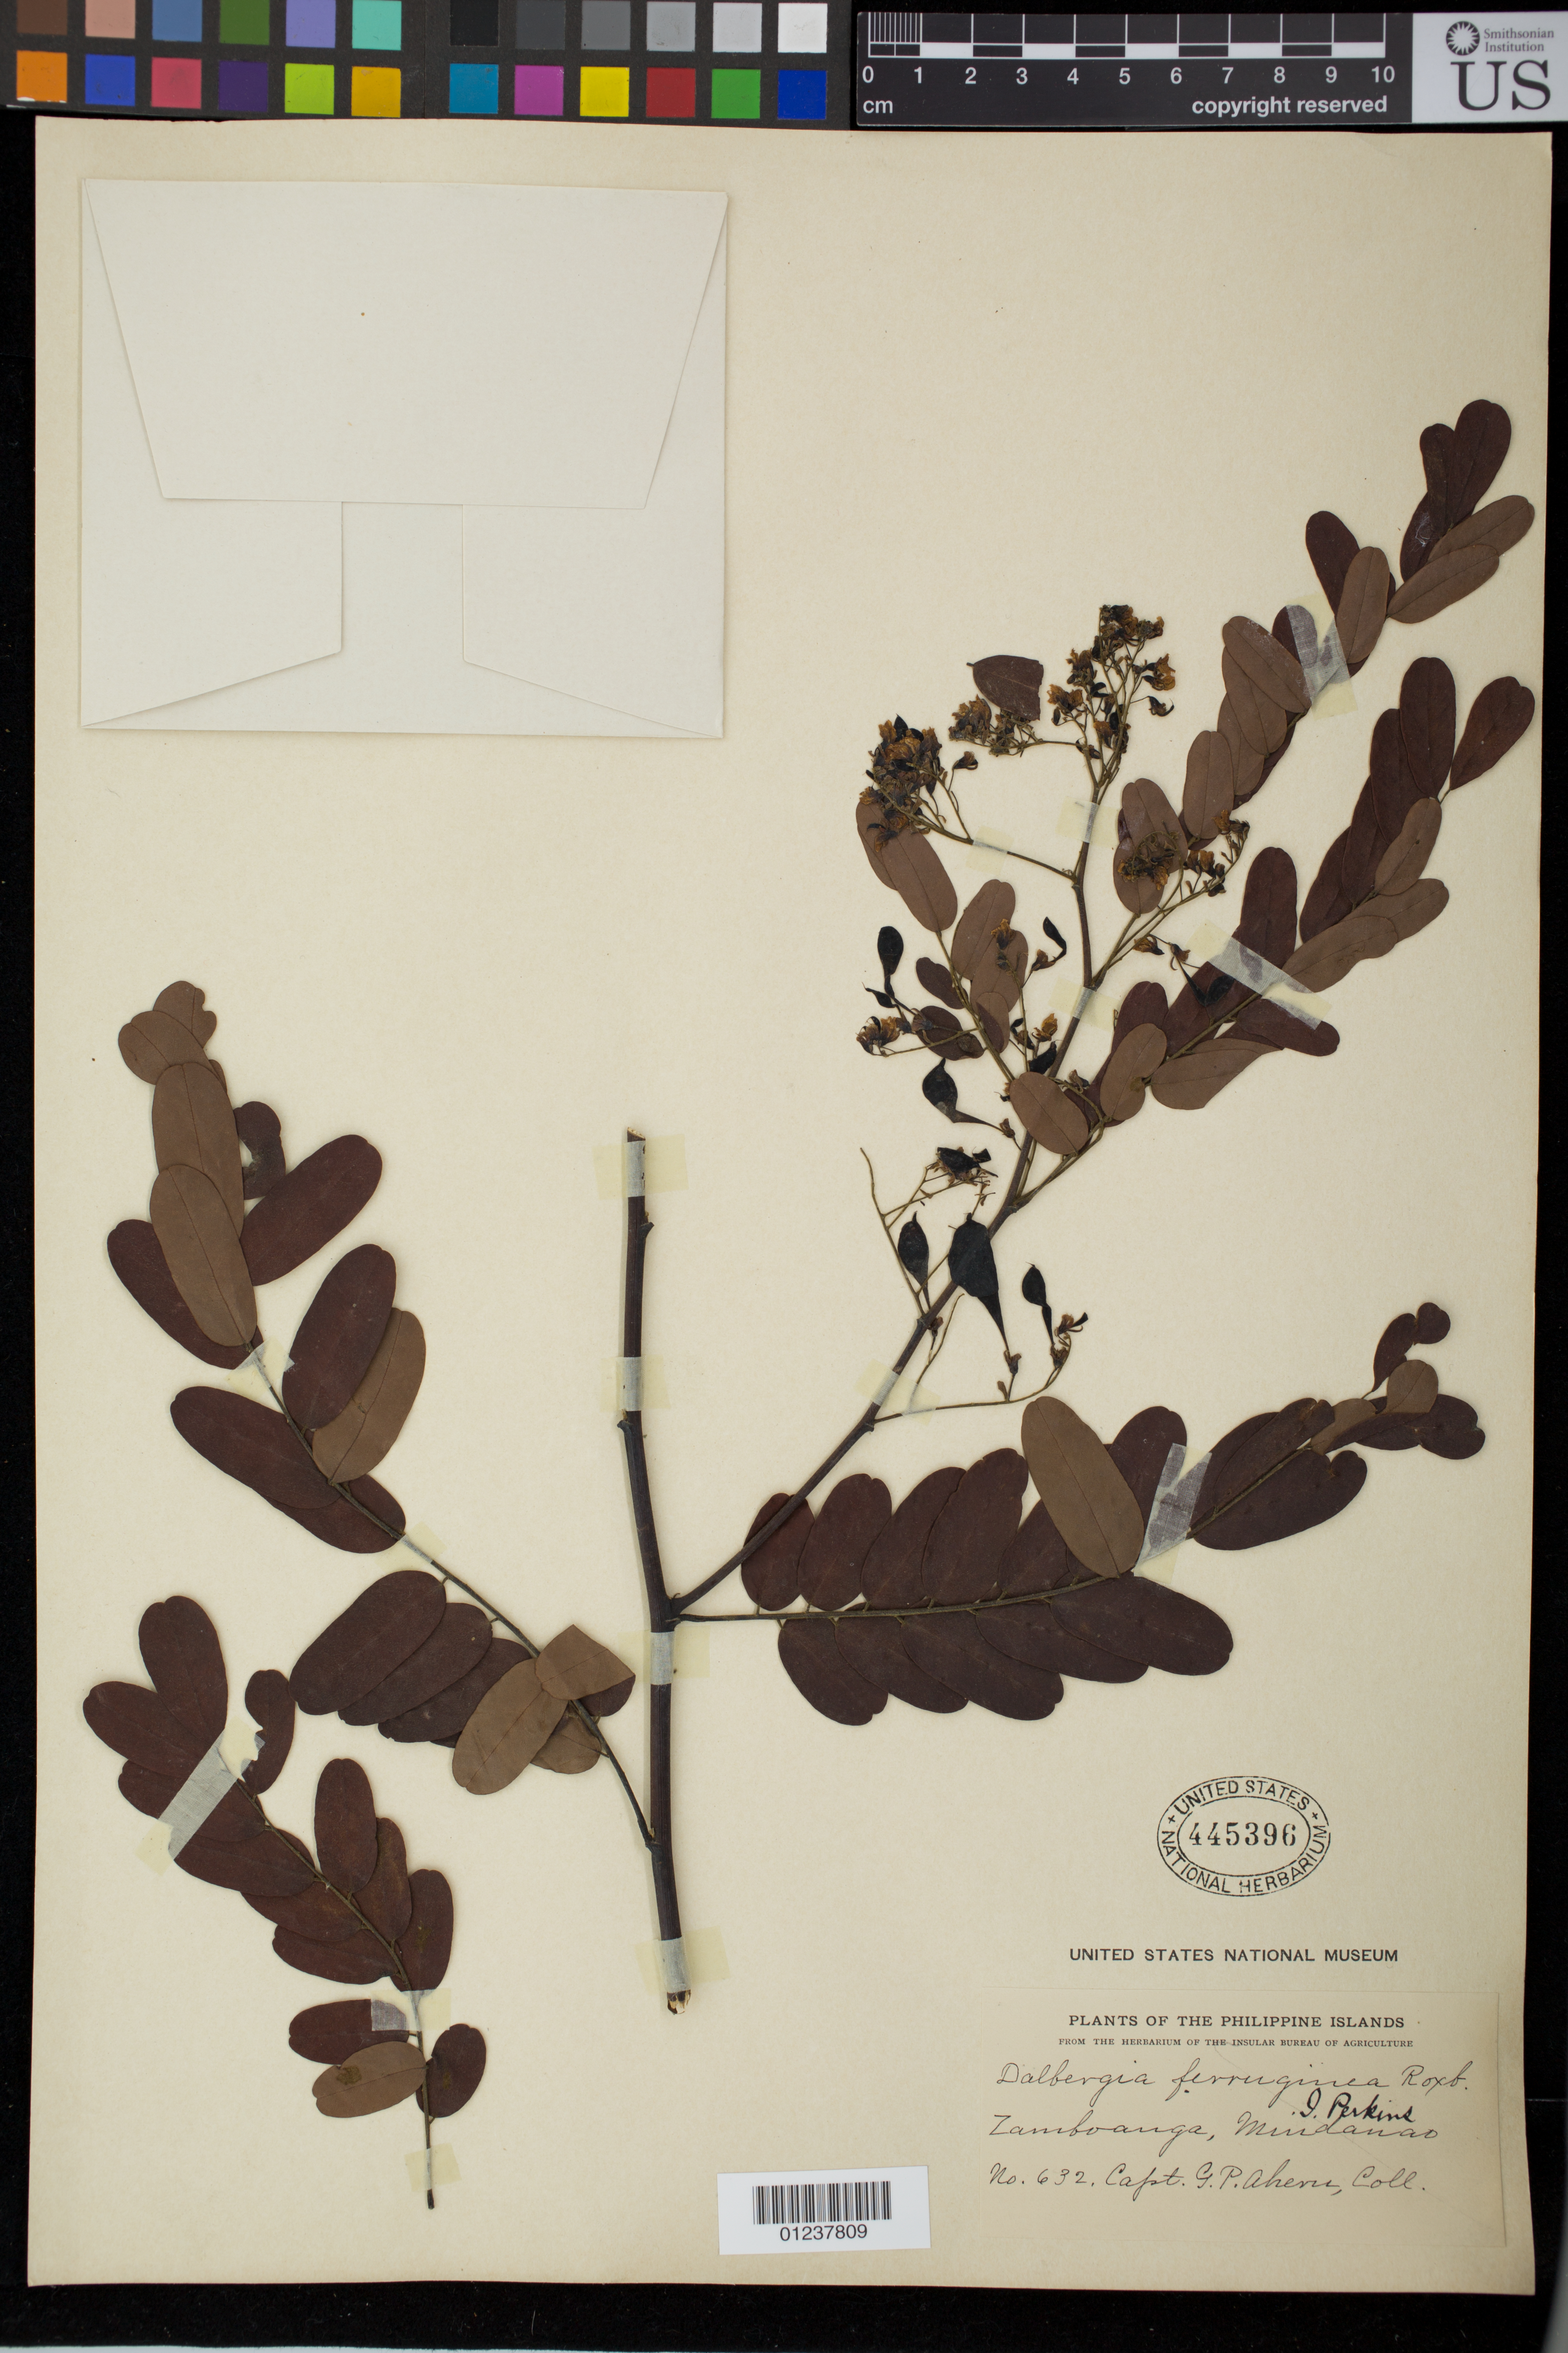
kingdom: Plantae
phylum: Tracheophyta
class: Magnoliopsida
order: Fabales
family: Fabaceae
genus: Dalbergia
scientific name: Dalbergia ferruginea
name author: Roxb.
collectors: G. Ahern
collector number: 632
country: Philippines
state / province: Zamboanga Peninsula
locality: Zamboanga, Mindanao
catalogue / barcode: US 445396